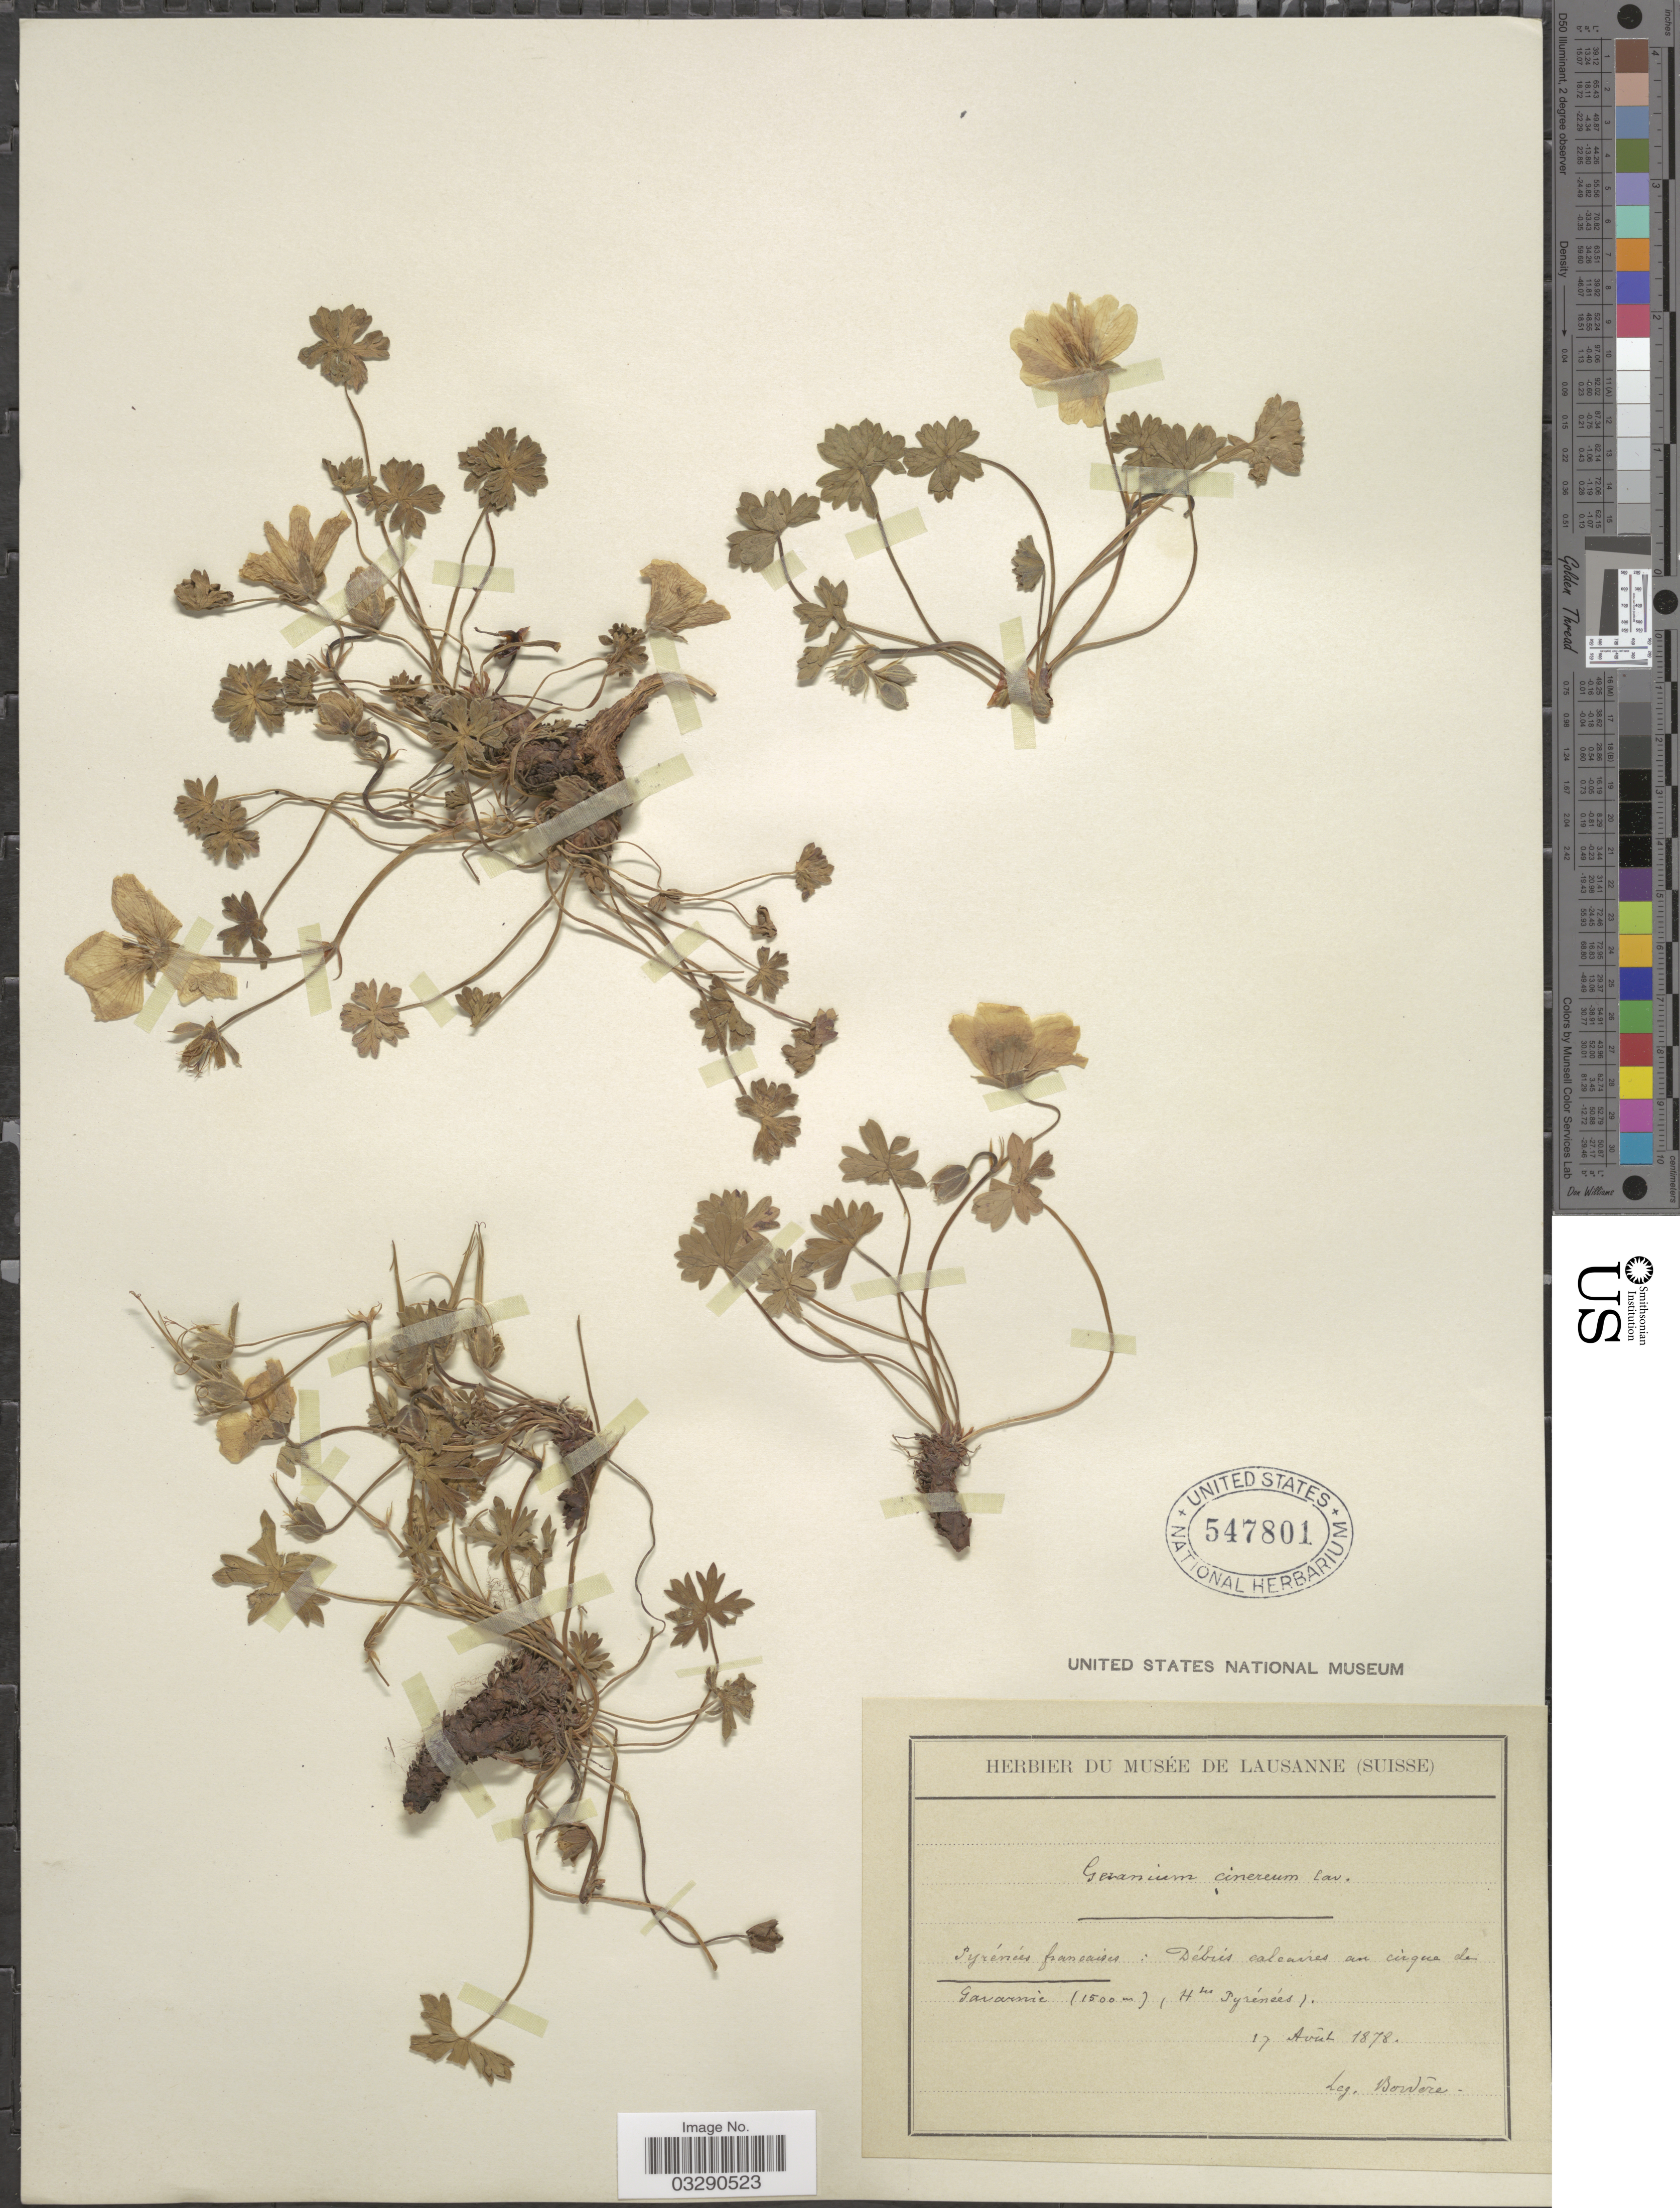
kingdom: Plantae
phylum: Tracheophyta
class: Magnoliopsida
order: Geraniales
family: Geraniaceae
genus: Geranium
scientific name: Geranium cinereum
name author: Cav.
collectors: -. Bordère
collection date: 1878-08-17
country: France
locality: Pyrénées francaise: Débris calcaires au cirque de Gavarnie. (Htes Pyrénées).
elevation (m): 1500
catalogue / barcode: US 547801